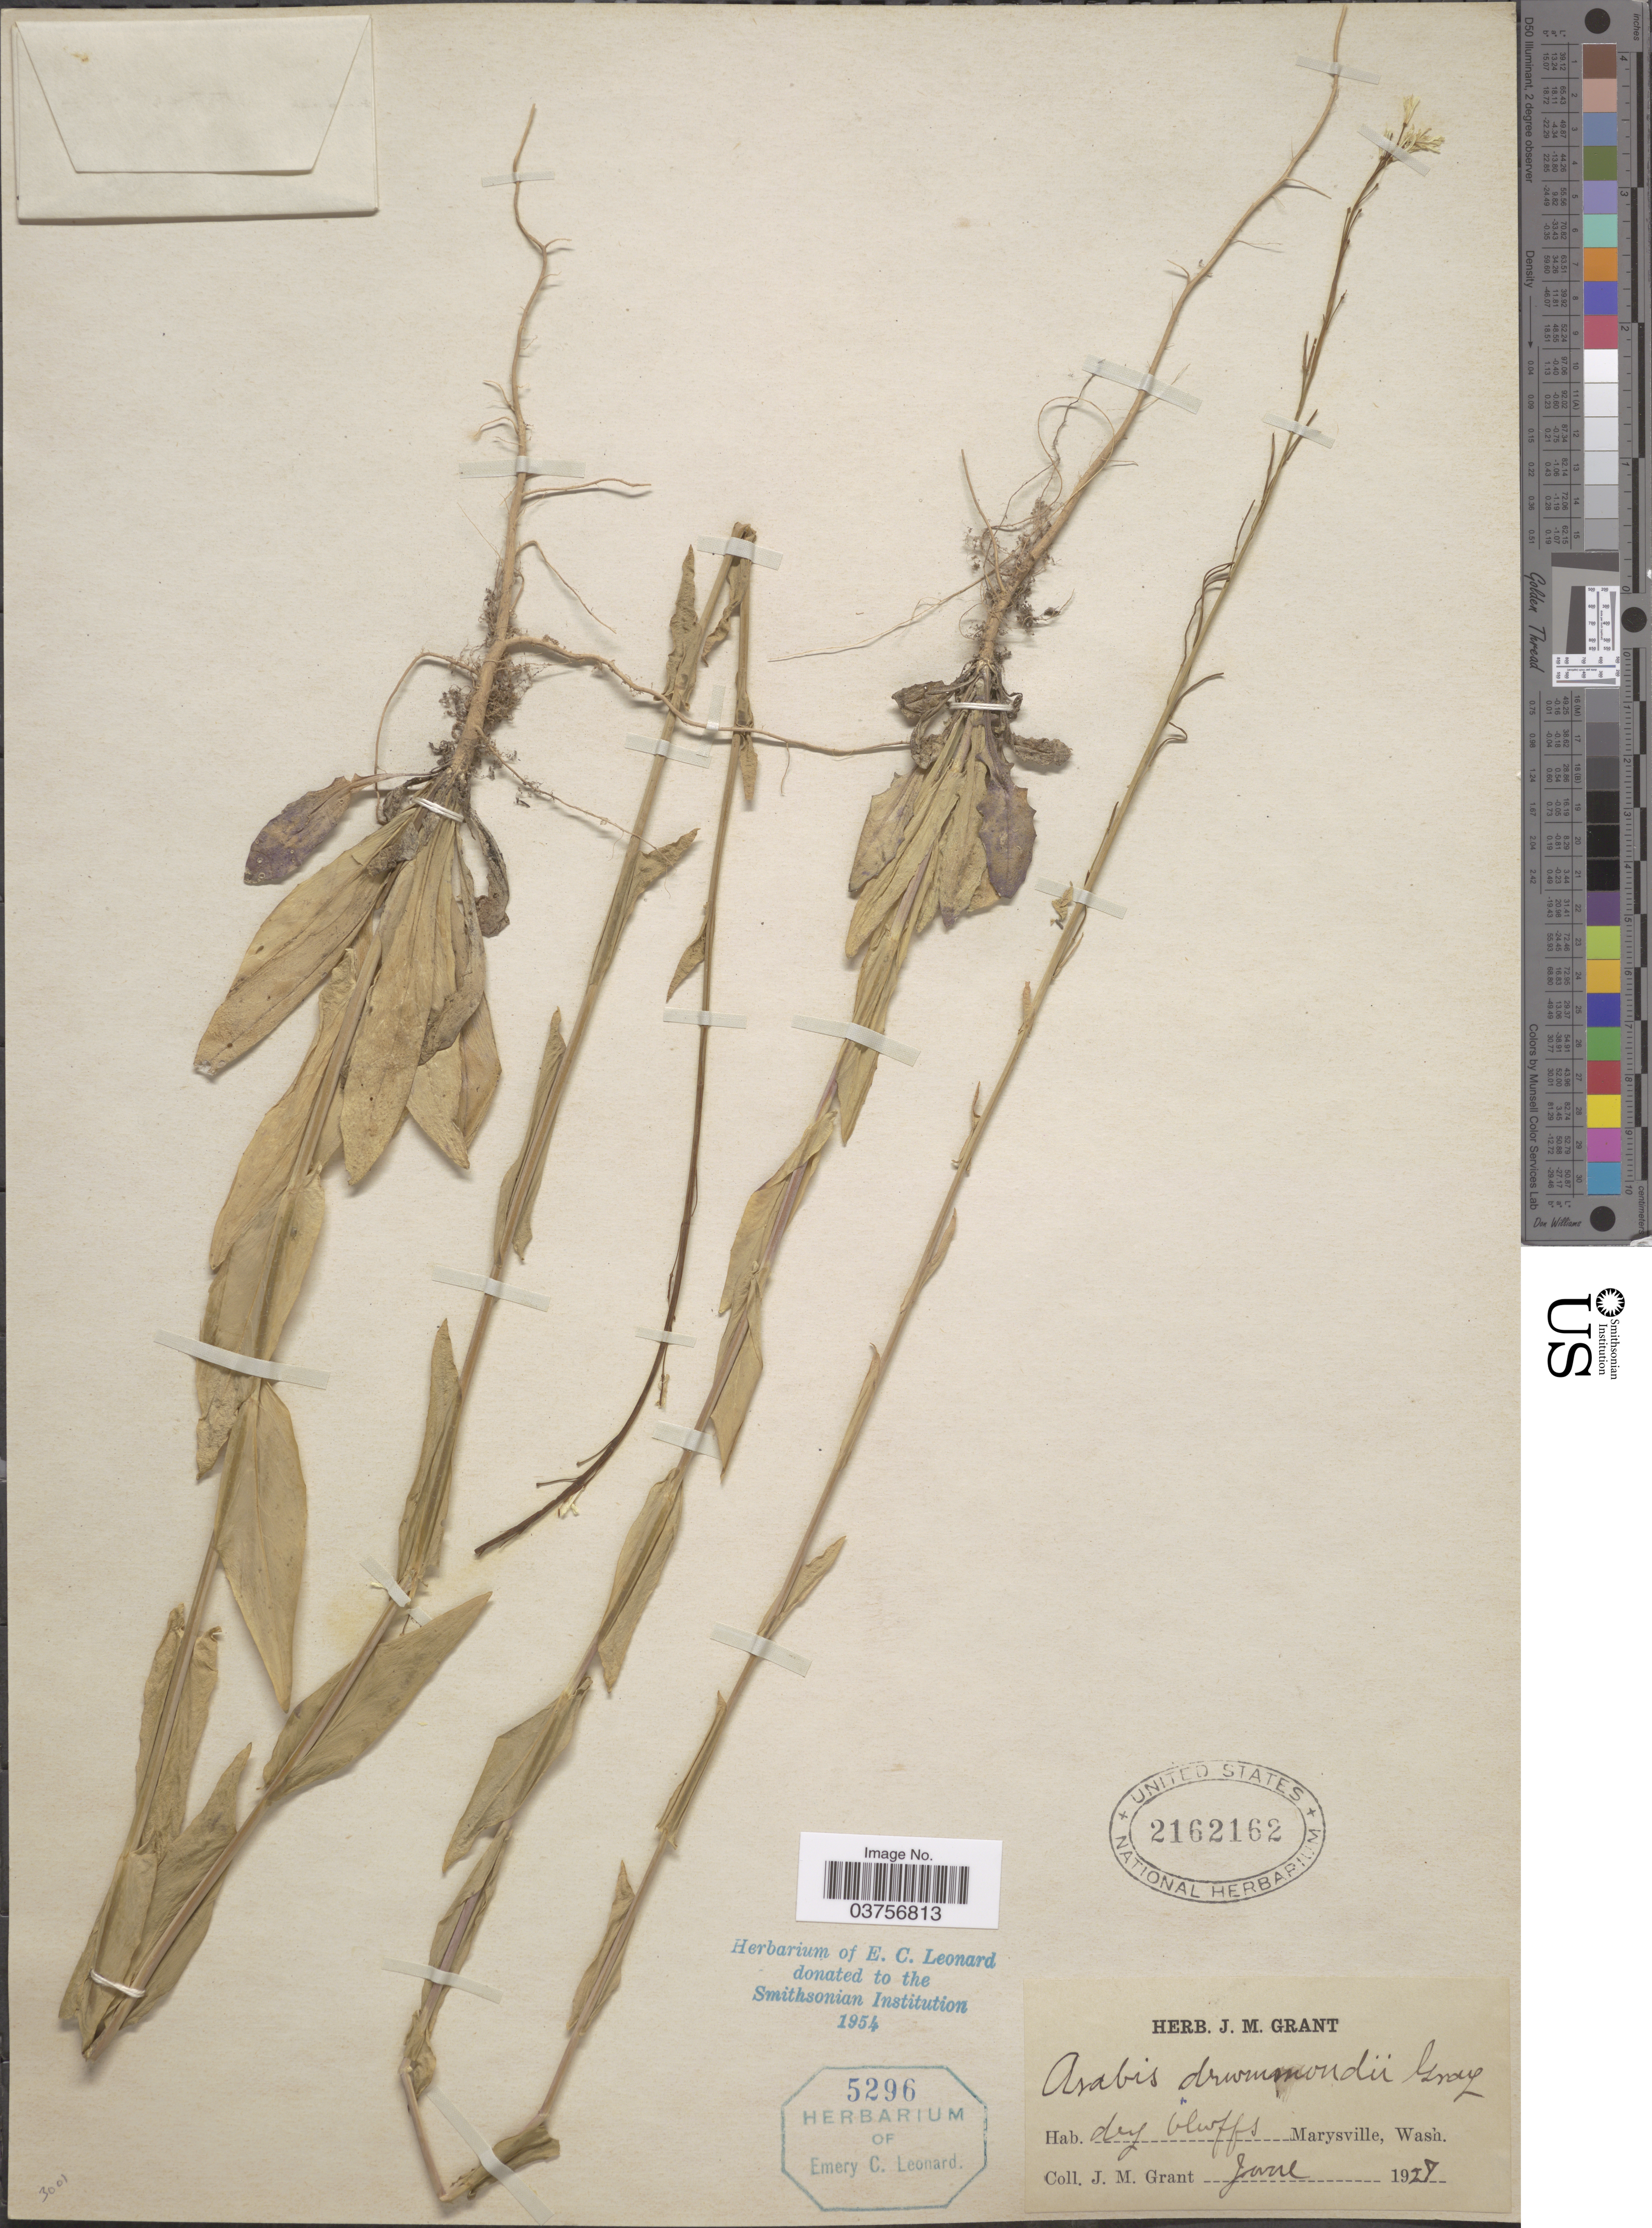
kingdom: Plantae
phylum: Tracheophyta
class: Magnoliopsida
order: Brassicales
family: Brassicaceae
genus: Arabis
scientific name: Arabis drummondii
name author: A. Gray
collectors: J. M. Grant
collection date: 1927-06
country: United States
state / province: Washington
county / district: Snohomish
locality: Dry bluffs Marysville.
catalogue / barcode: US 2162162